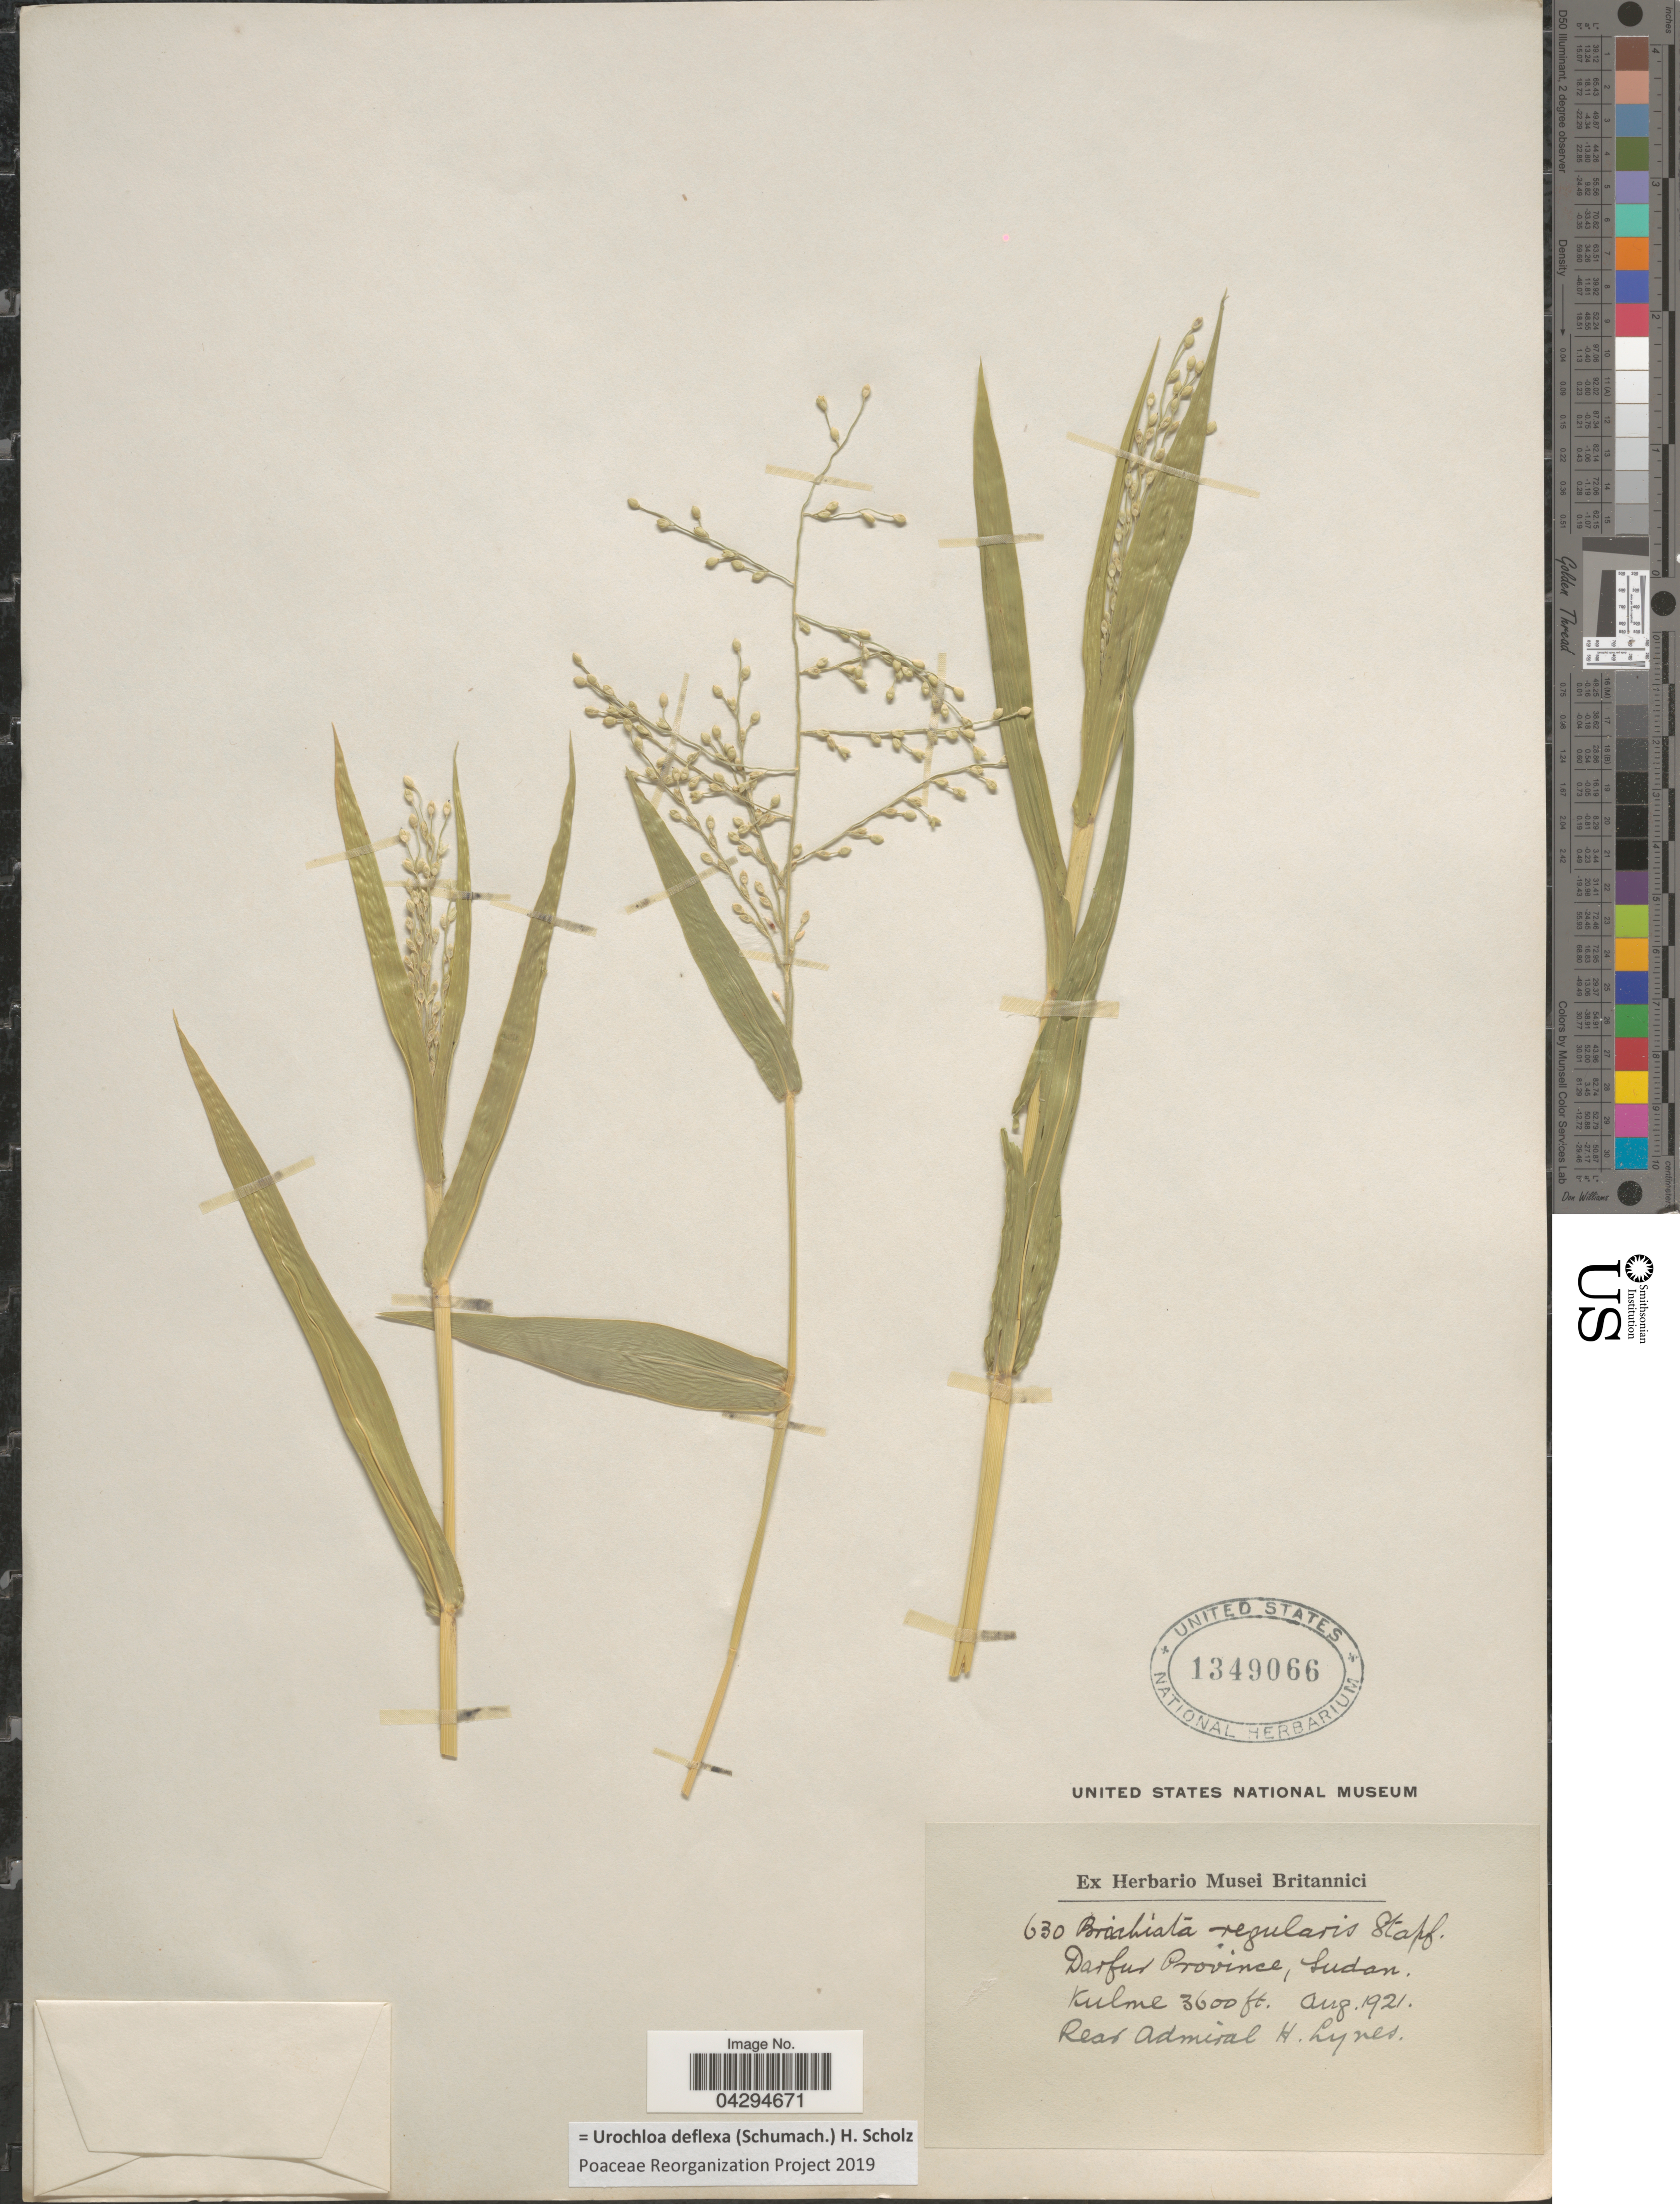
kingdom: Plantae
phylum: Tracheophyta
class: Liliopsida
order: Poales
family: Poaceae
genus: Urochloa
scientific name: Urochloa deflexa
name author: (Schumach.) H. Scholz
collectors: H. Lynes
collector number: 630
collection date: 1921-08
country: Sudan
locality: Darfur Province. Kulme.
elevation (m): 1097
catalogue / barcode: US 1349066